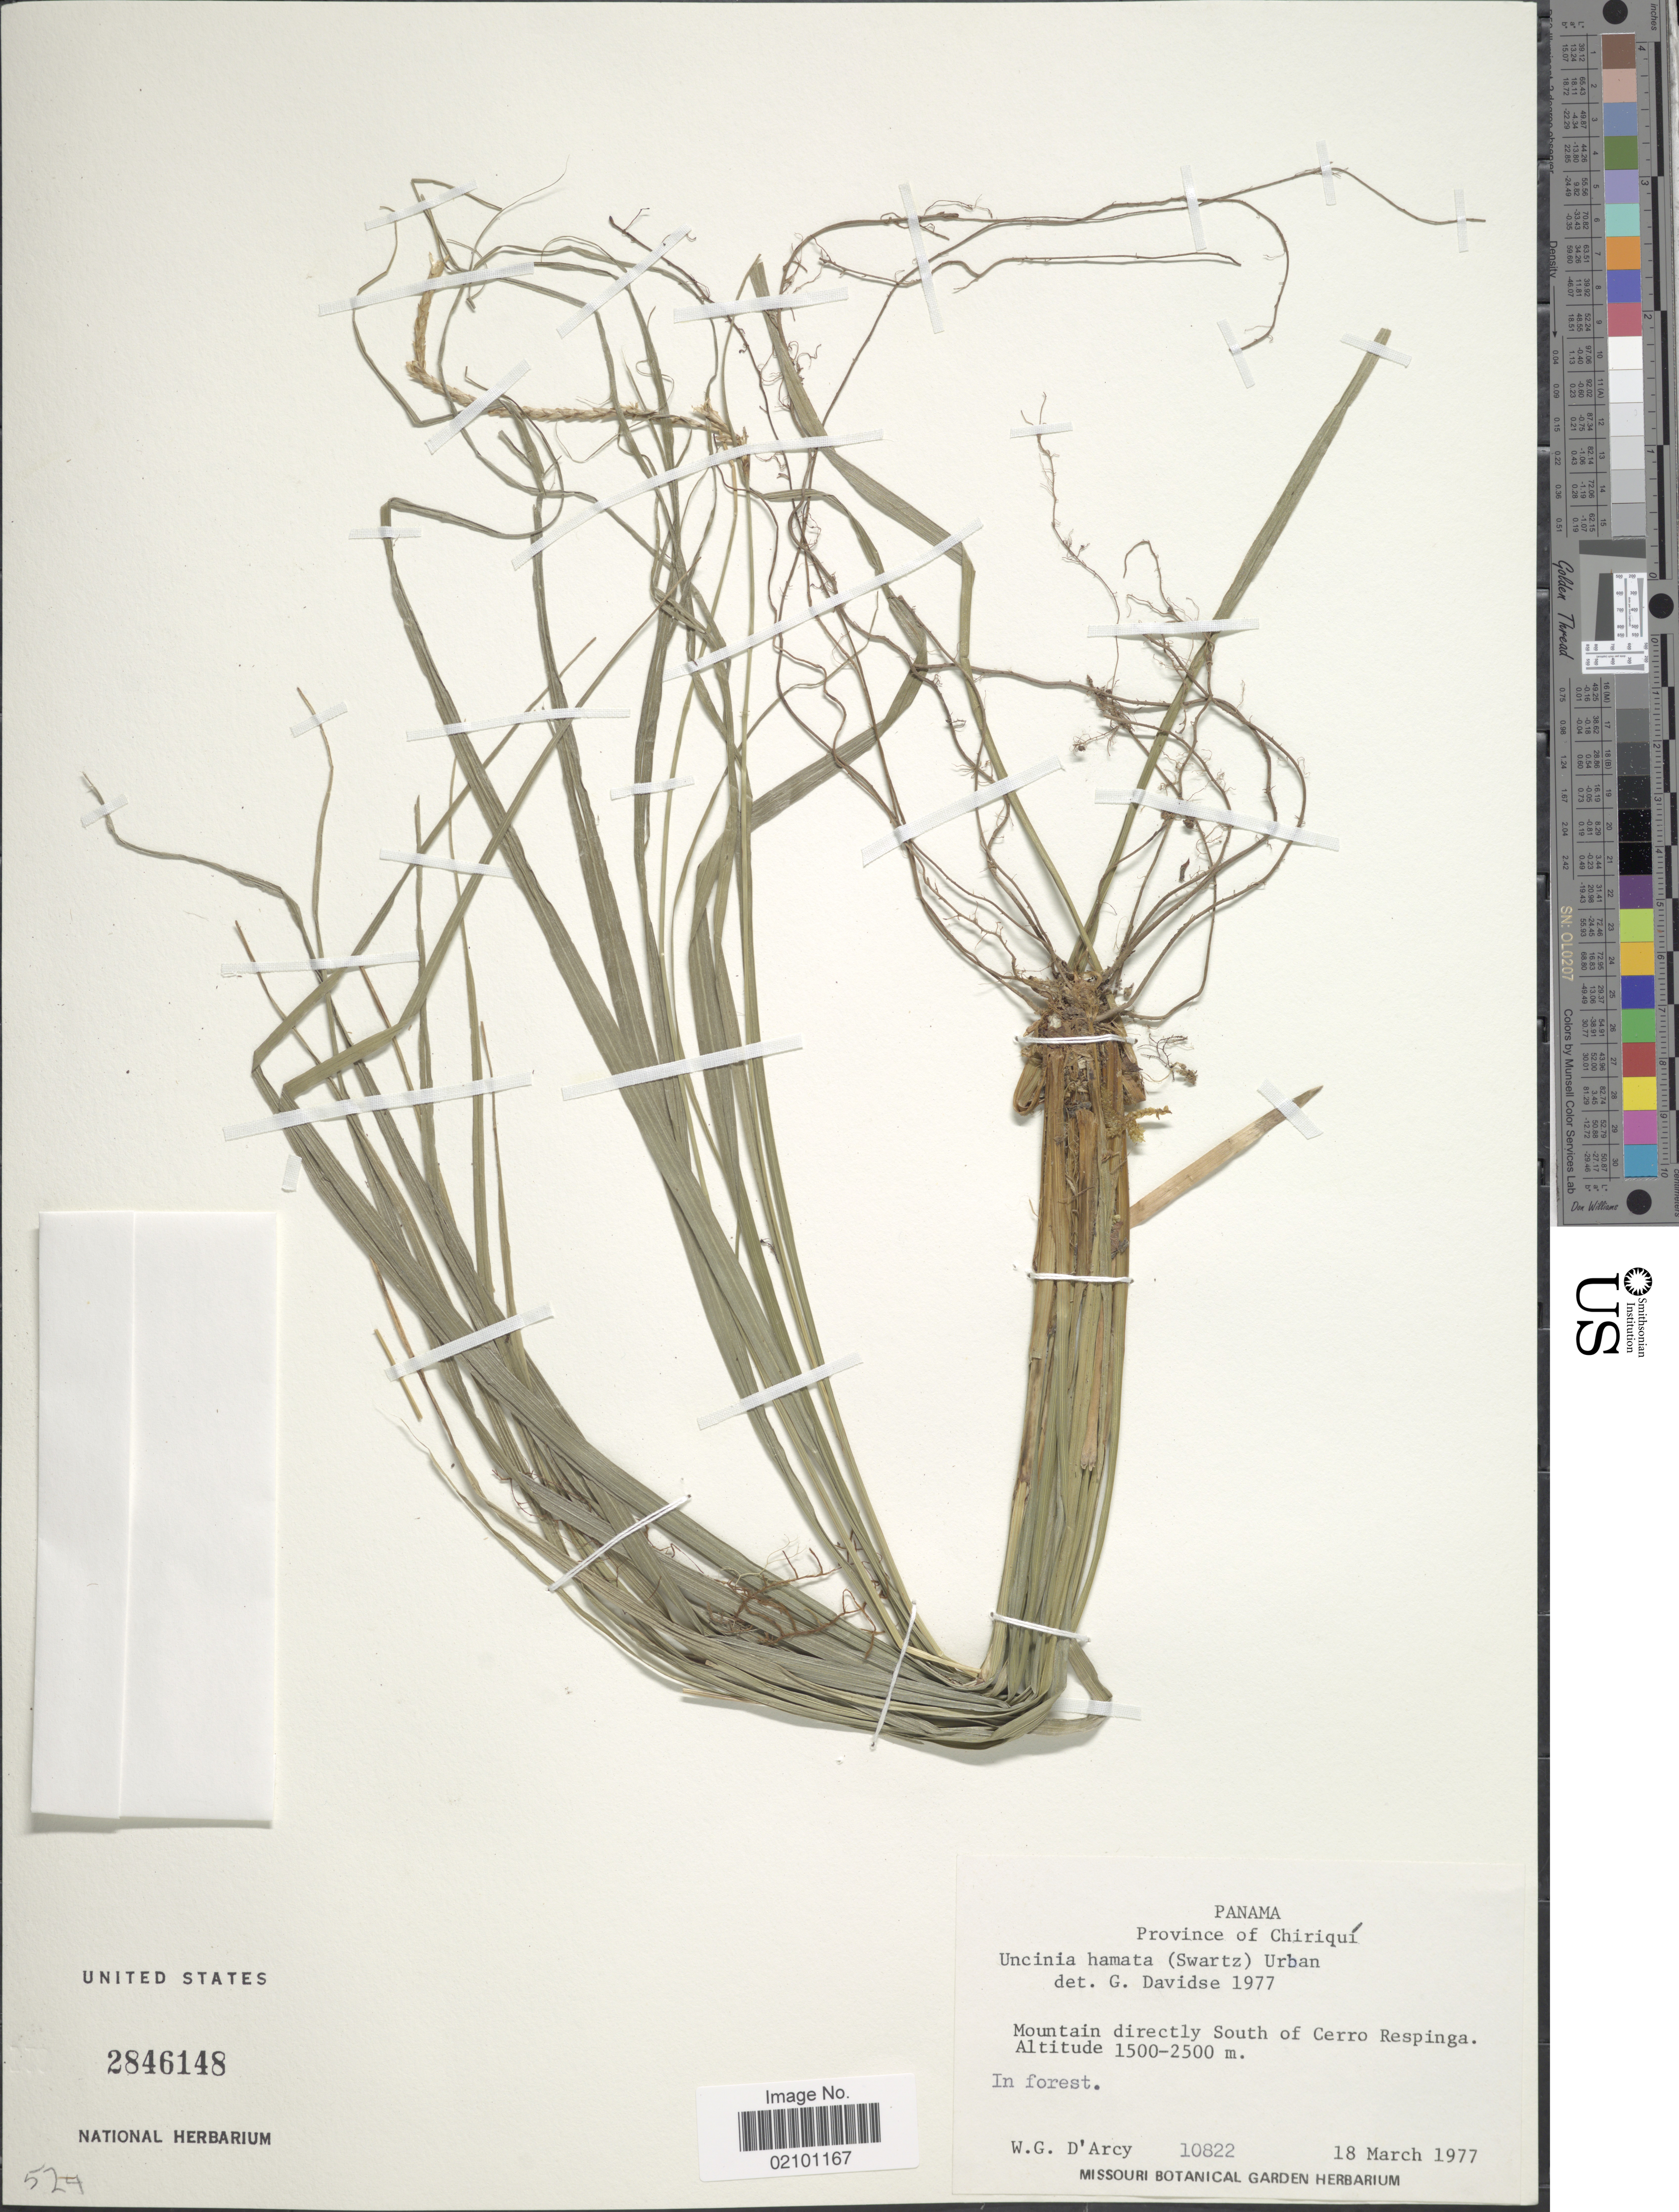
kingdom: Plantae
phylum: Tracheophyta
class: Liliopsida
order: Poales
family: Cyperaceae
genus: Carex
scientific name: Carex hamata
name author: Sw.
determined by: Strong, M. T., (US), Smithsonian Institution - National Museum of Natural History (UNITED STATES)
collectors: W. G. D'Arcy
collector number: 10822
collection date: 1977-03-18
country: Panama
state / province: Chiriqui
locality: Mountain directly South of Cerro Respinga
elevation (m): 1500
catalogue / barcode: US 2846148